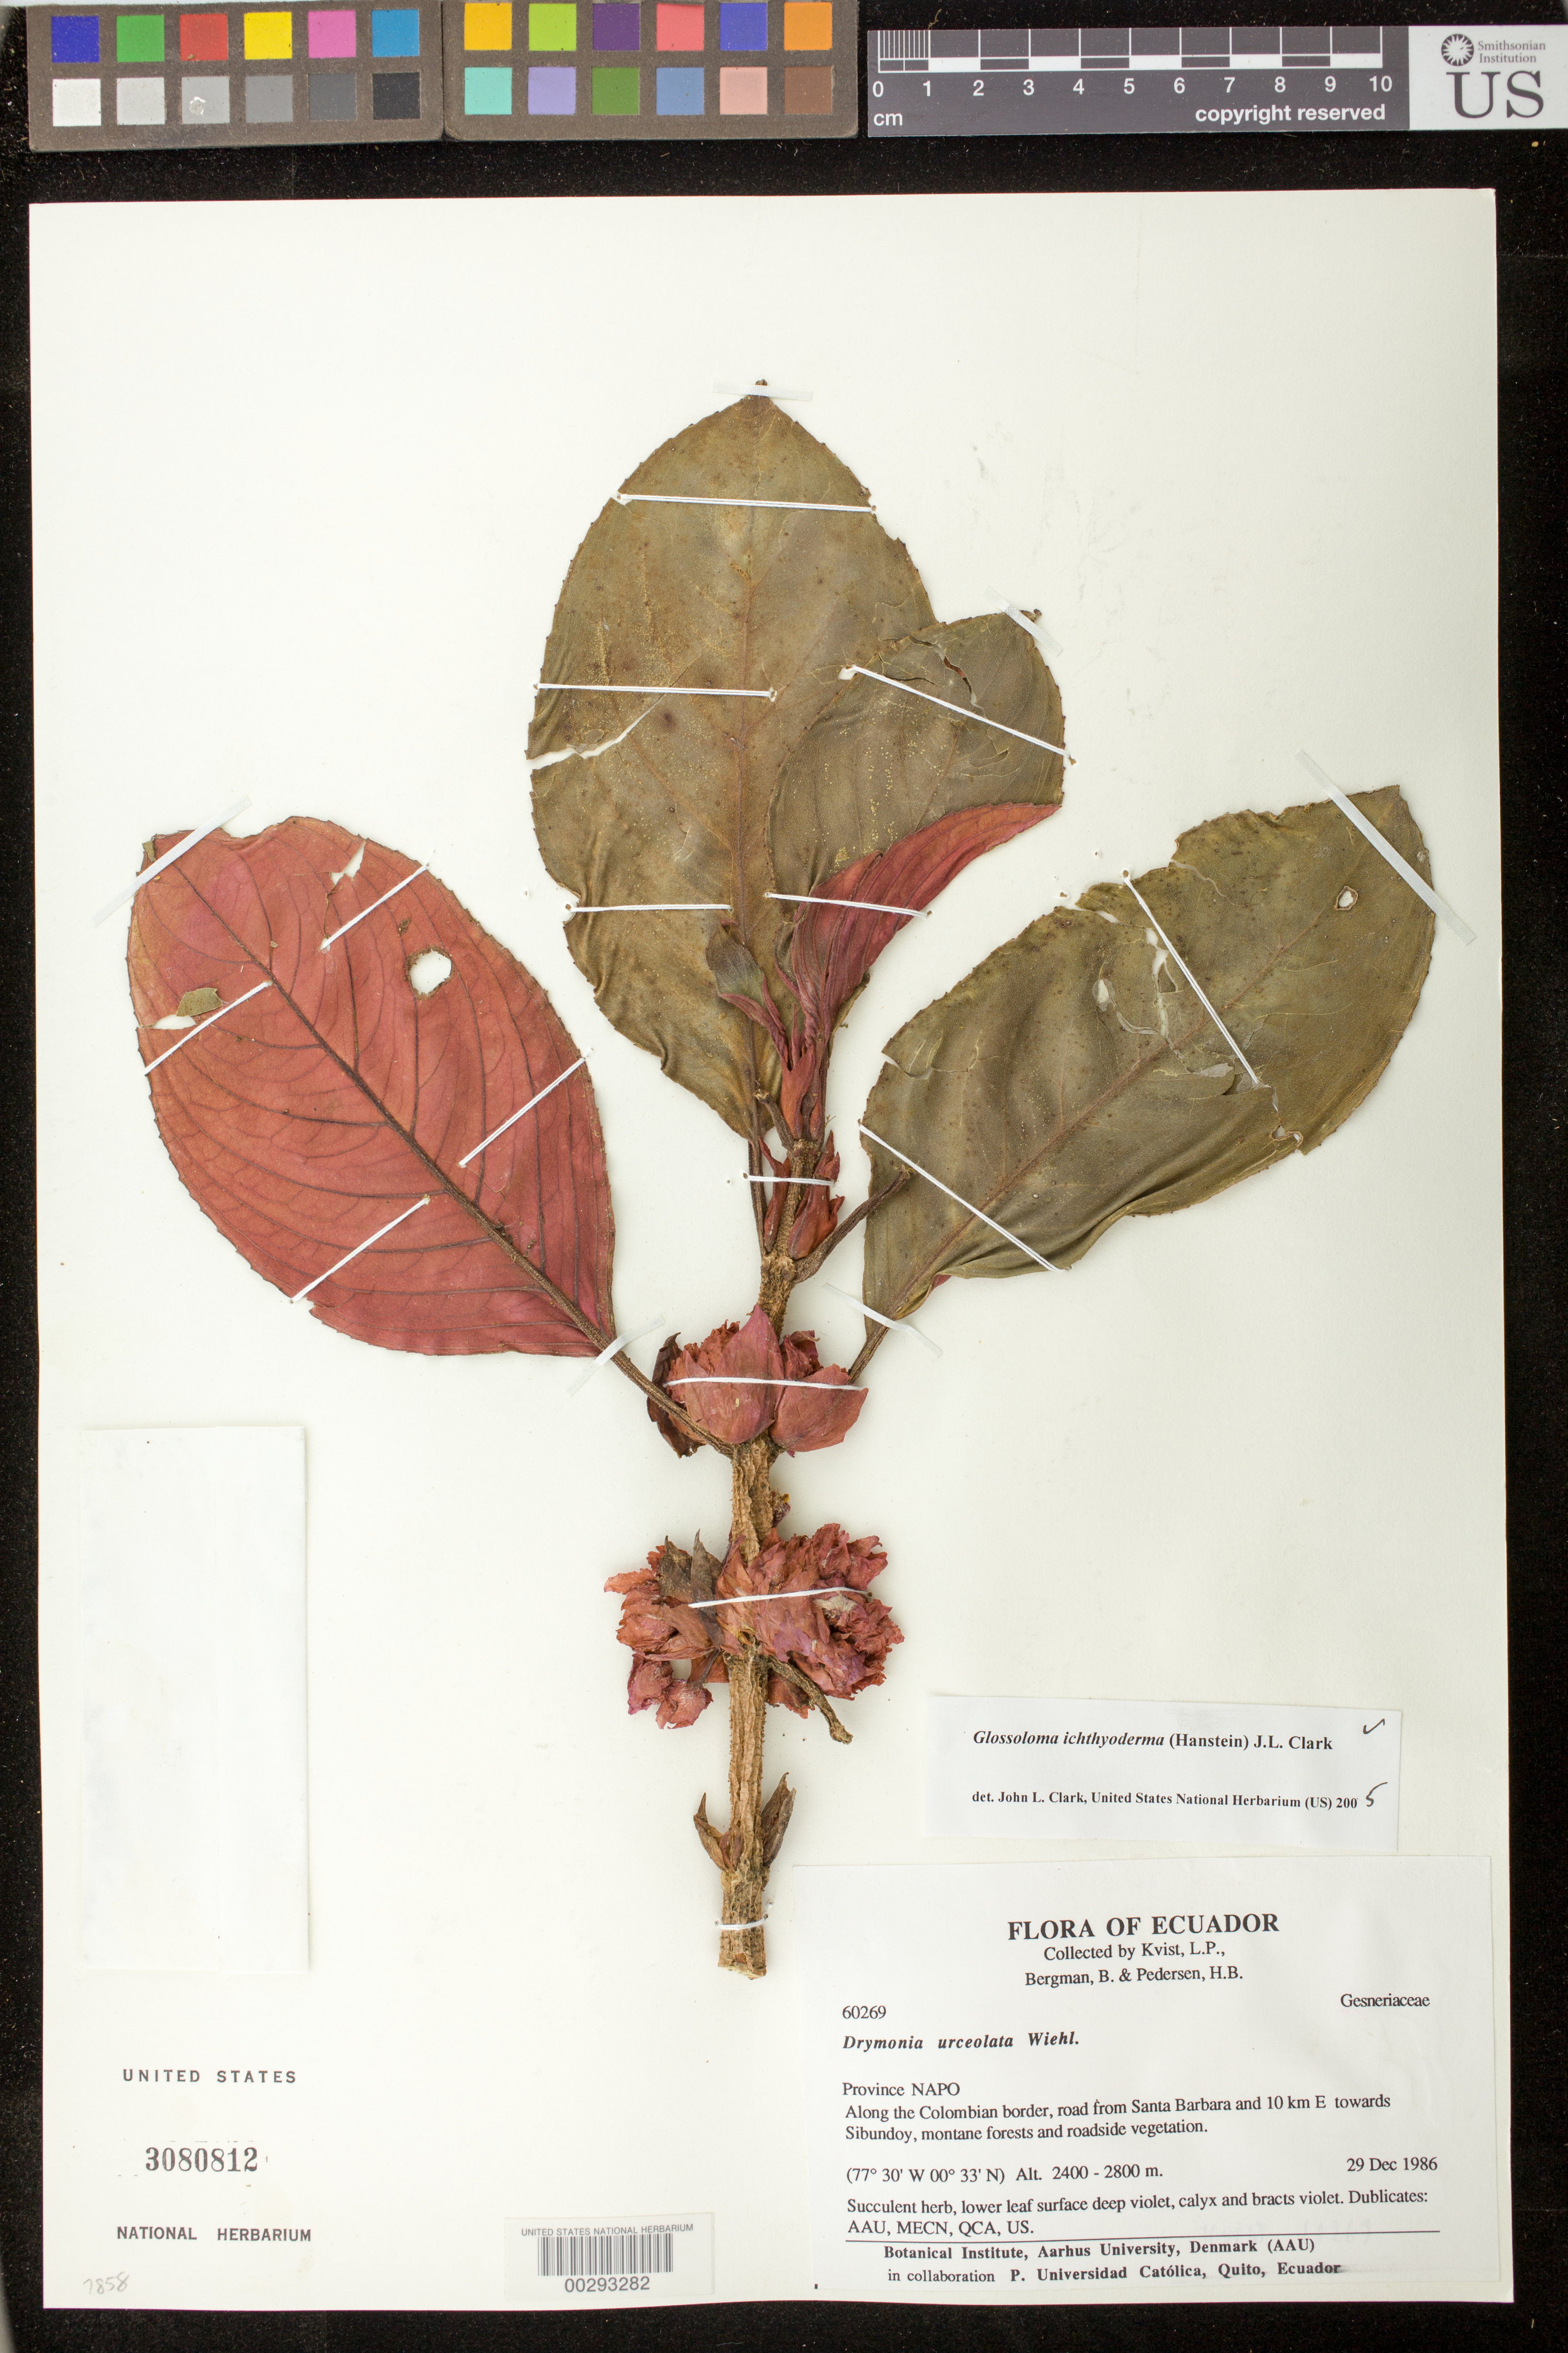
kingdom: Plantae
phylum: Tracheophyta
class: Magnoliopsida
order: Lamiales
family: Gesneriaceae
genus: Glossoloma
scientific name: Glossoloma ichthyoderma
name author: (Hanst.) J.L. Clark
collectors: L. P. Kvist, B. Bergman & H. B. Pedersen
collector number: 60269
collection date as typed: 29 Dec 1986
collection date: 1986-12-29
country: Ecuador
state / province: Napo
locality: Along the Colombian border, from Santa Barbara and E of Sibundoy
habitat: Roadside with forest remnants in farmland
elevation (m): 2400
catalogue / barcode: US 3080812